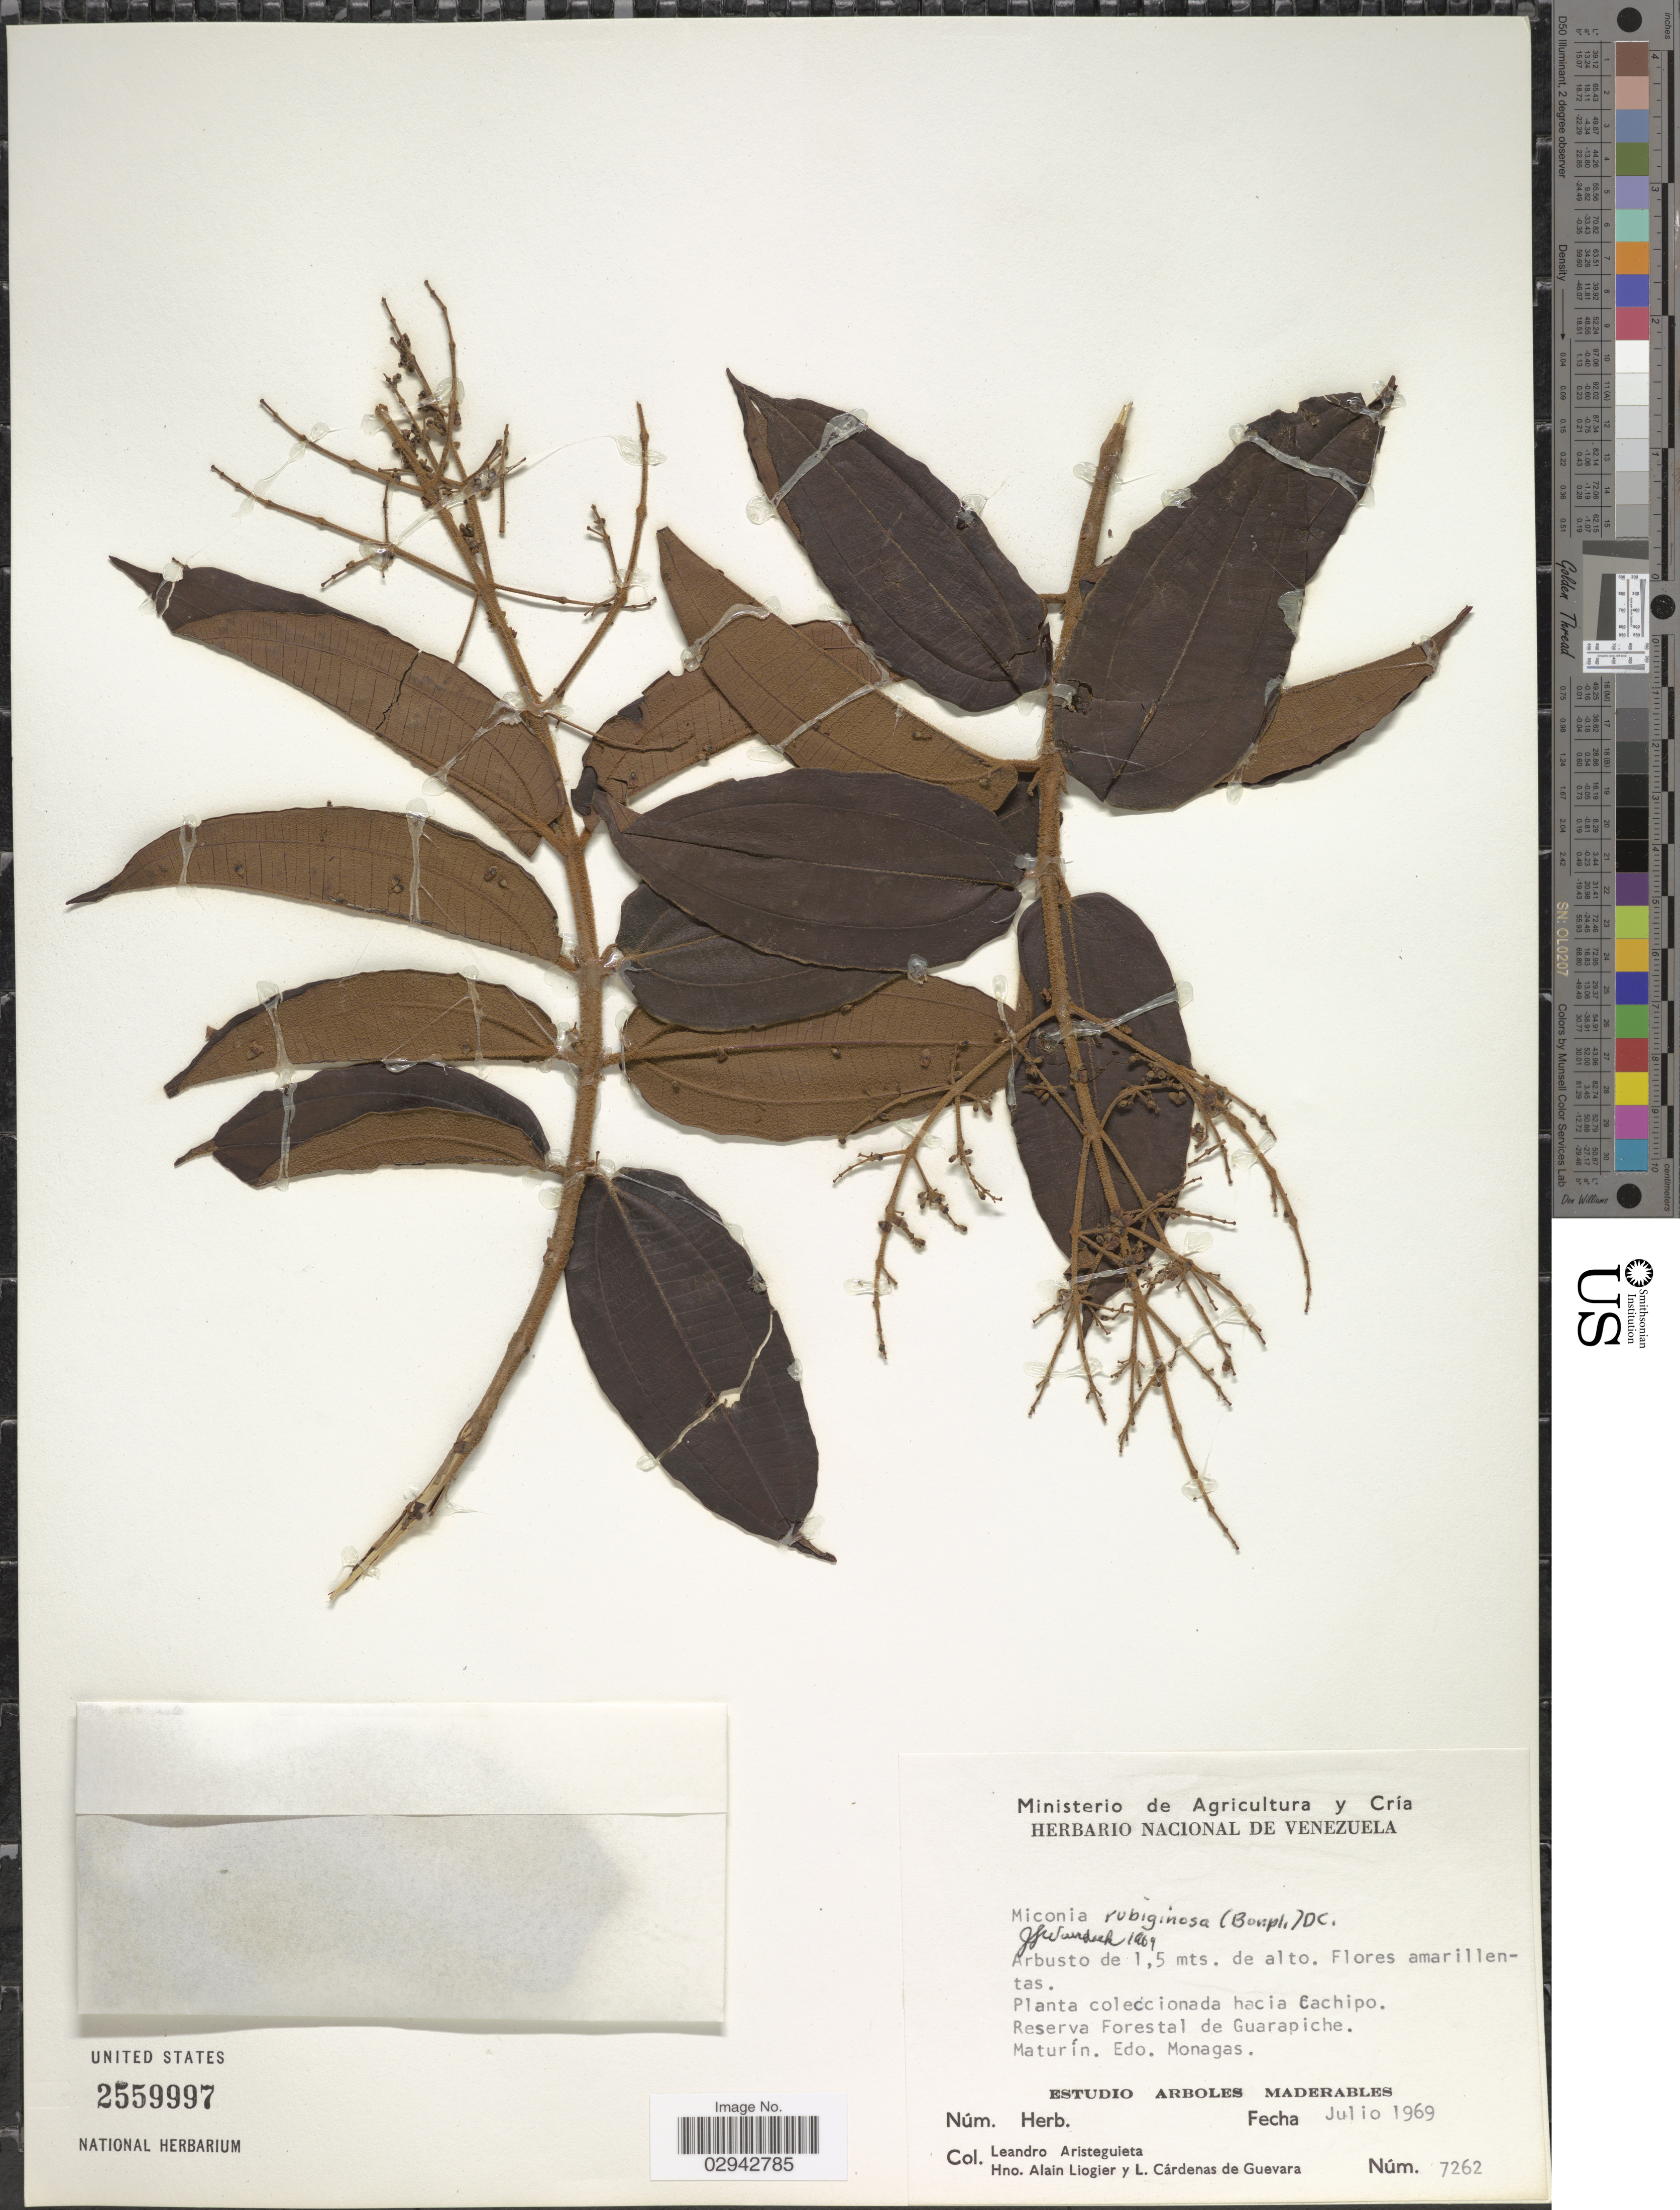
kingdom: Plantae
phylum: Tracheophyta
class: Magnoliopsida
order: Myrtales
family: Melastomataceae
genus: Miconia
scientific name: Miconia rubiginosa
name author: (Bonpl.) DC.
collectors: L. Aristeguieta, A. H. Liogier & L. De Guevara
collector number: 7262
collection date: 1969-07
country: Venezuela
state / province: Monagas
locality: Hacia Cachipo. Reserva Forestal de Guarapiche. Maturín.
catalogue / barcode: US 2559997